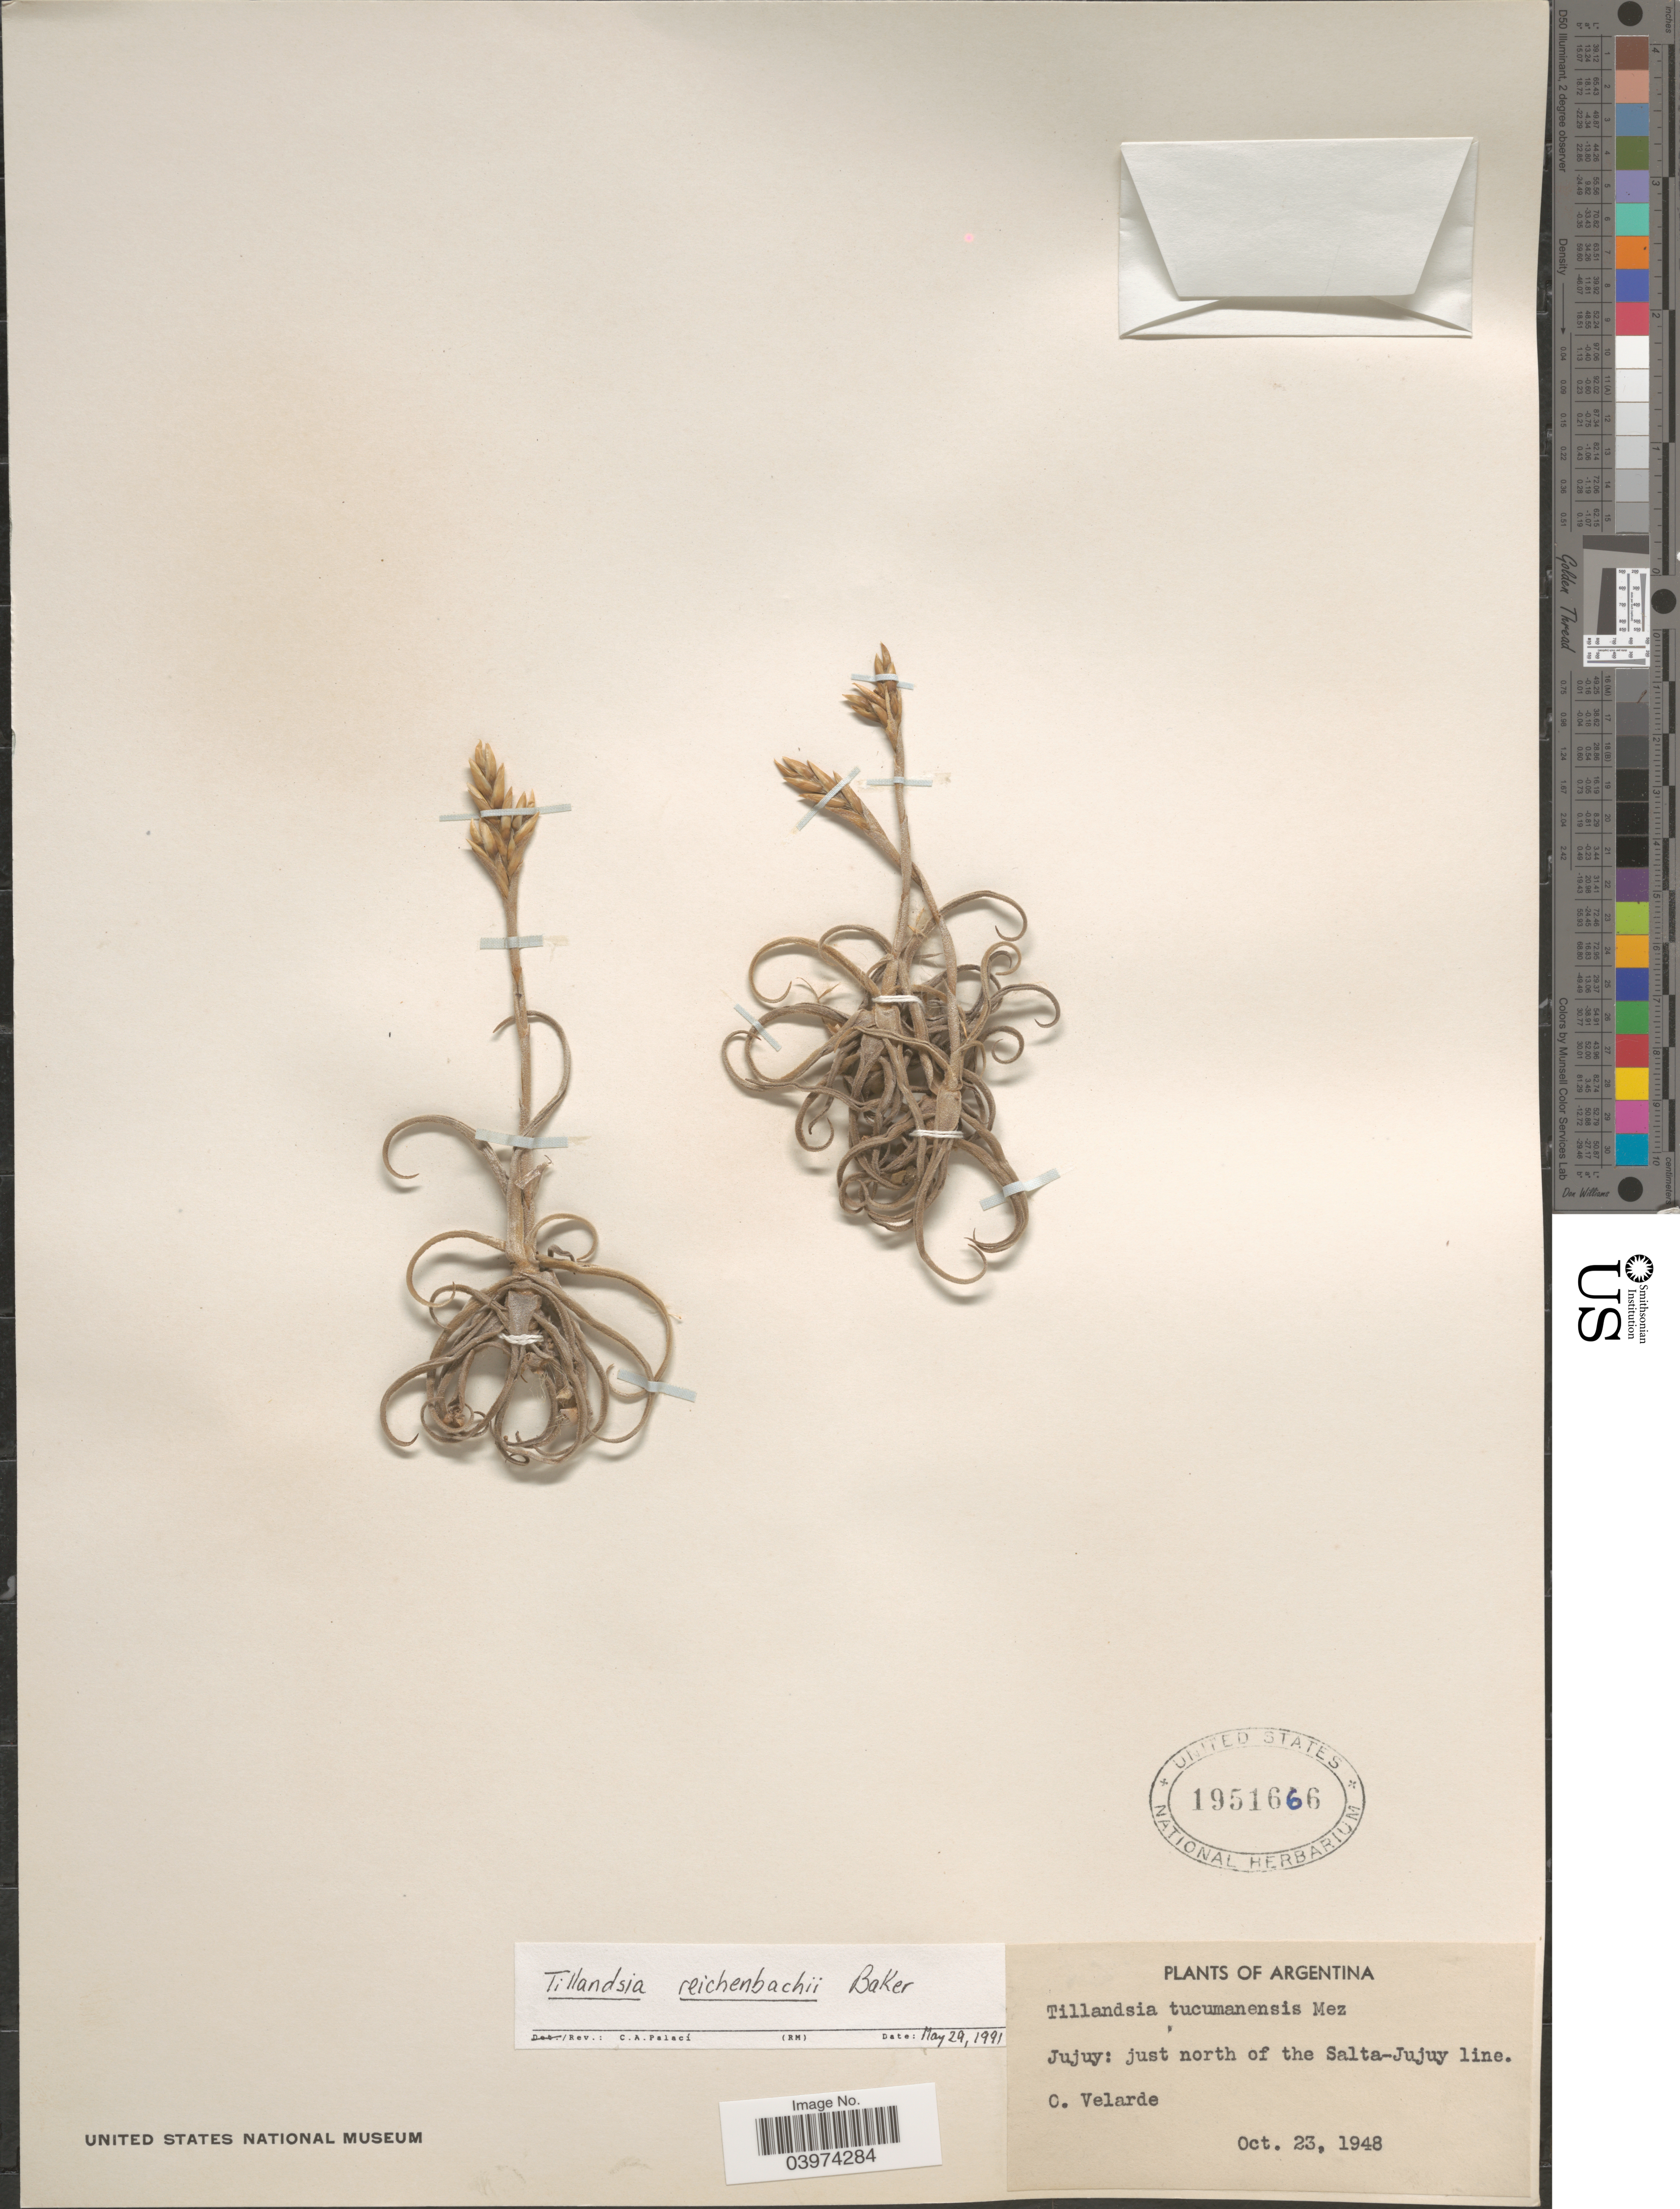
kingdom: Plantae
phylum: Tracheophyta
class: Liliopsida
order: Poales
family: Bromeliaceae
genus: Tillandsia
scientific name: Tillandsia reichenbachii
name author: Baker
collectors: O. Velarde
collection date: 1948-10-23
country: Argentina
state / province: Jujuy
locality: Just north of the Salta-Jujuy line.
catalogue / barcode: US 1951666